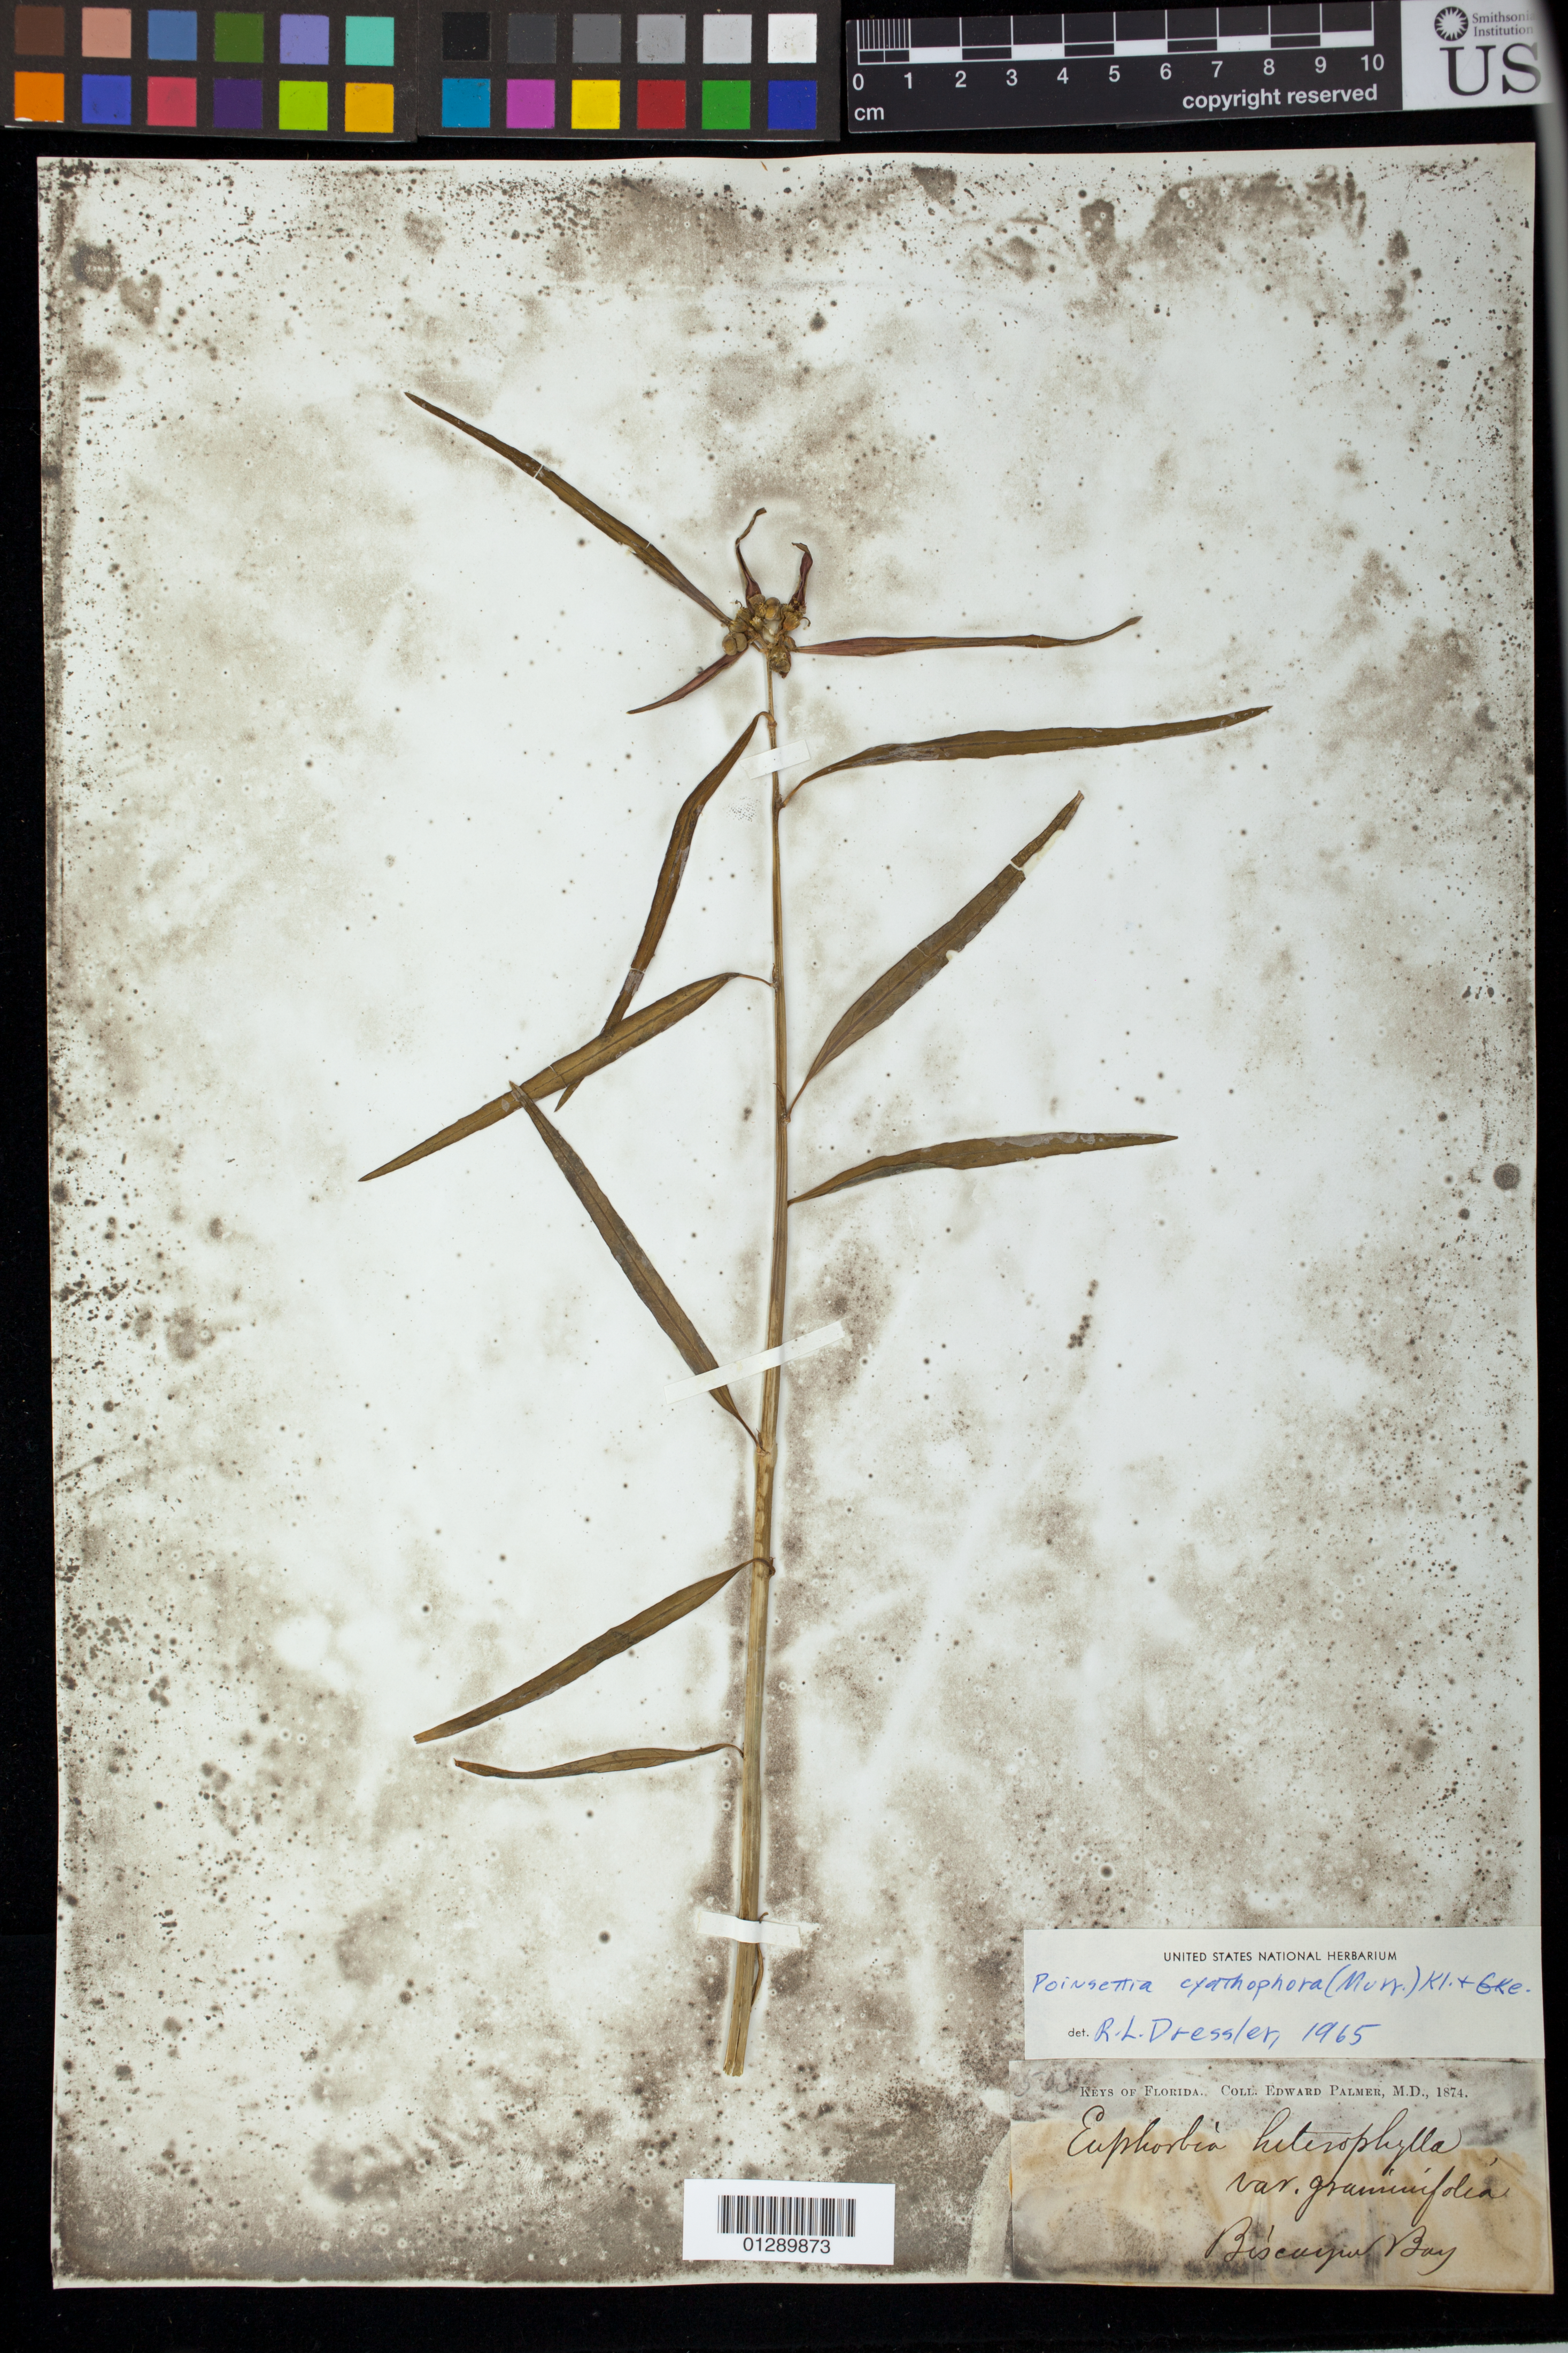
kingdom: Plantae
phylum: Tracheophyta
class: Magnoliopsida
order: Malpighiales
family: Euphorbiaceae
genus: Euphorbia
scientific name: Euphorbia heterophylla var. cyathophora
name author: (Murr.) Griseb.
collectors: E. Palmer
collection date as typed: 1874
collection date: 1874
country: United States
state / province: Florida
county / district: Miami-Dade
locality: Biscayne Bay